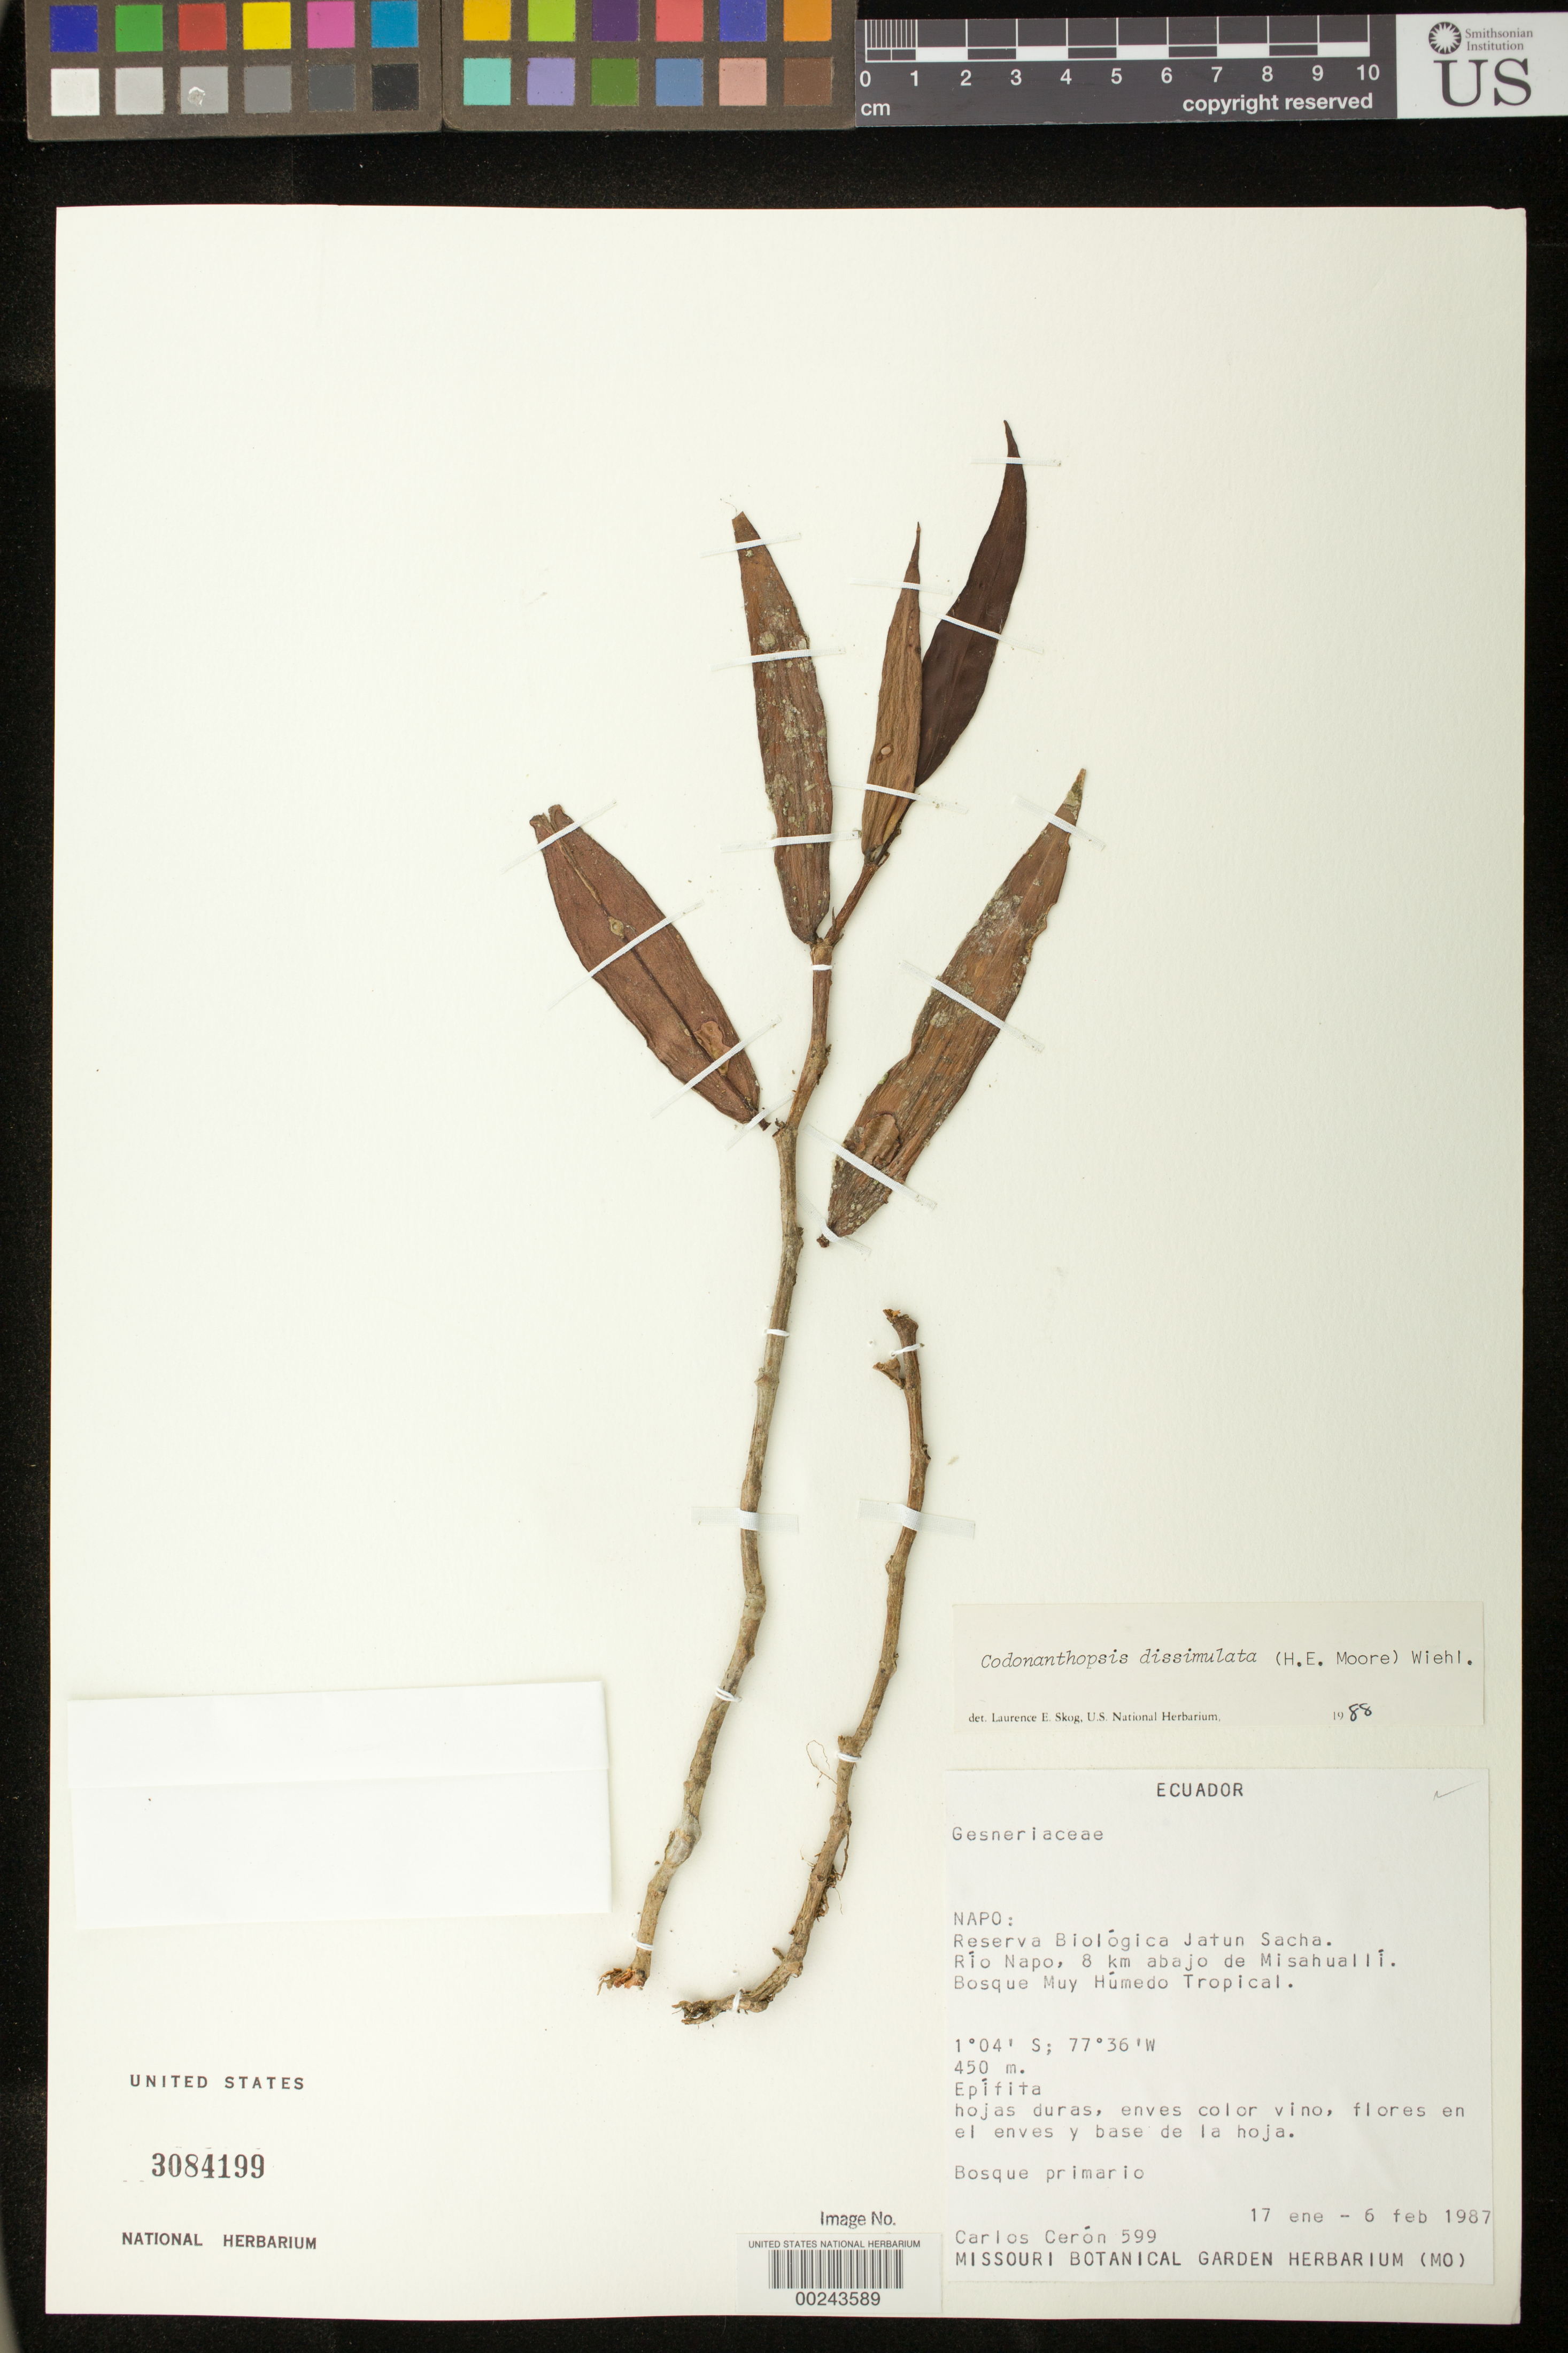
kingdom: Plantae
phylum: Tracheophyta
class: Magnoliopsida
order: Lamiales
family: Gesneriaceae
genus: Codonanthopsis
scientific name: Codonanthopsis dissimulata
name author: (H.E. Moore) Wiehler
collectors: C. E. Cerón M.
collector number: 599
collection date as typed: Jan-Feb 1987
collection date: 1987-01/1987-02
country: Ecuador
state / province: Napo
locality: Reserva Biologica Jatun Sacha, Rio Napo, 8 km below Misahualli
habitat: Very humid tropical forest, primary forest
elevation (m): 450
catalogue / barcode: US 3084199